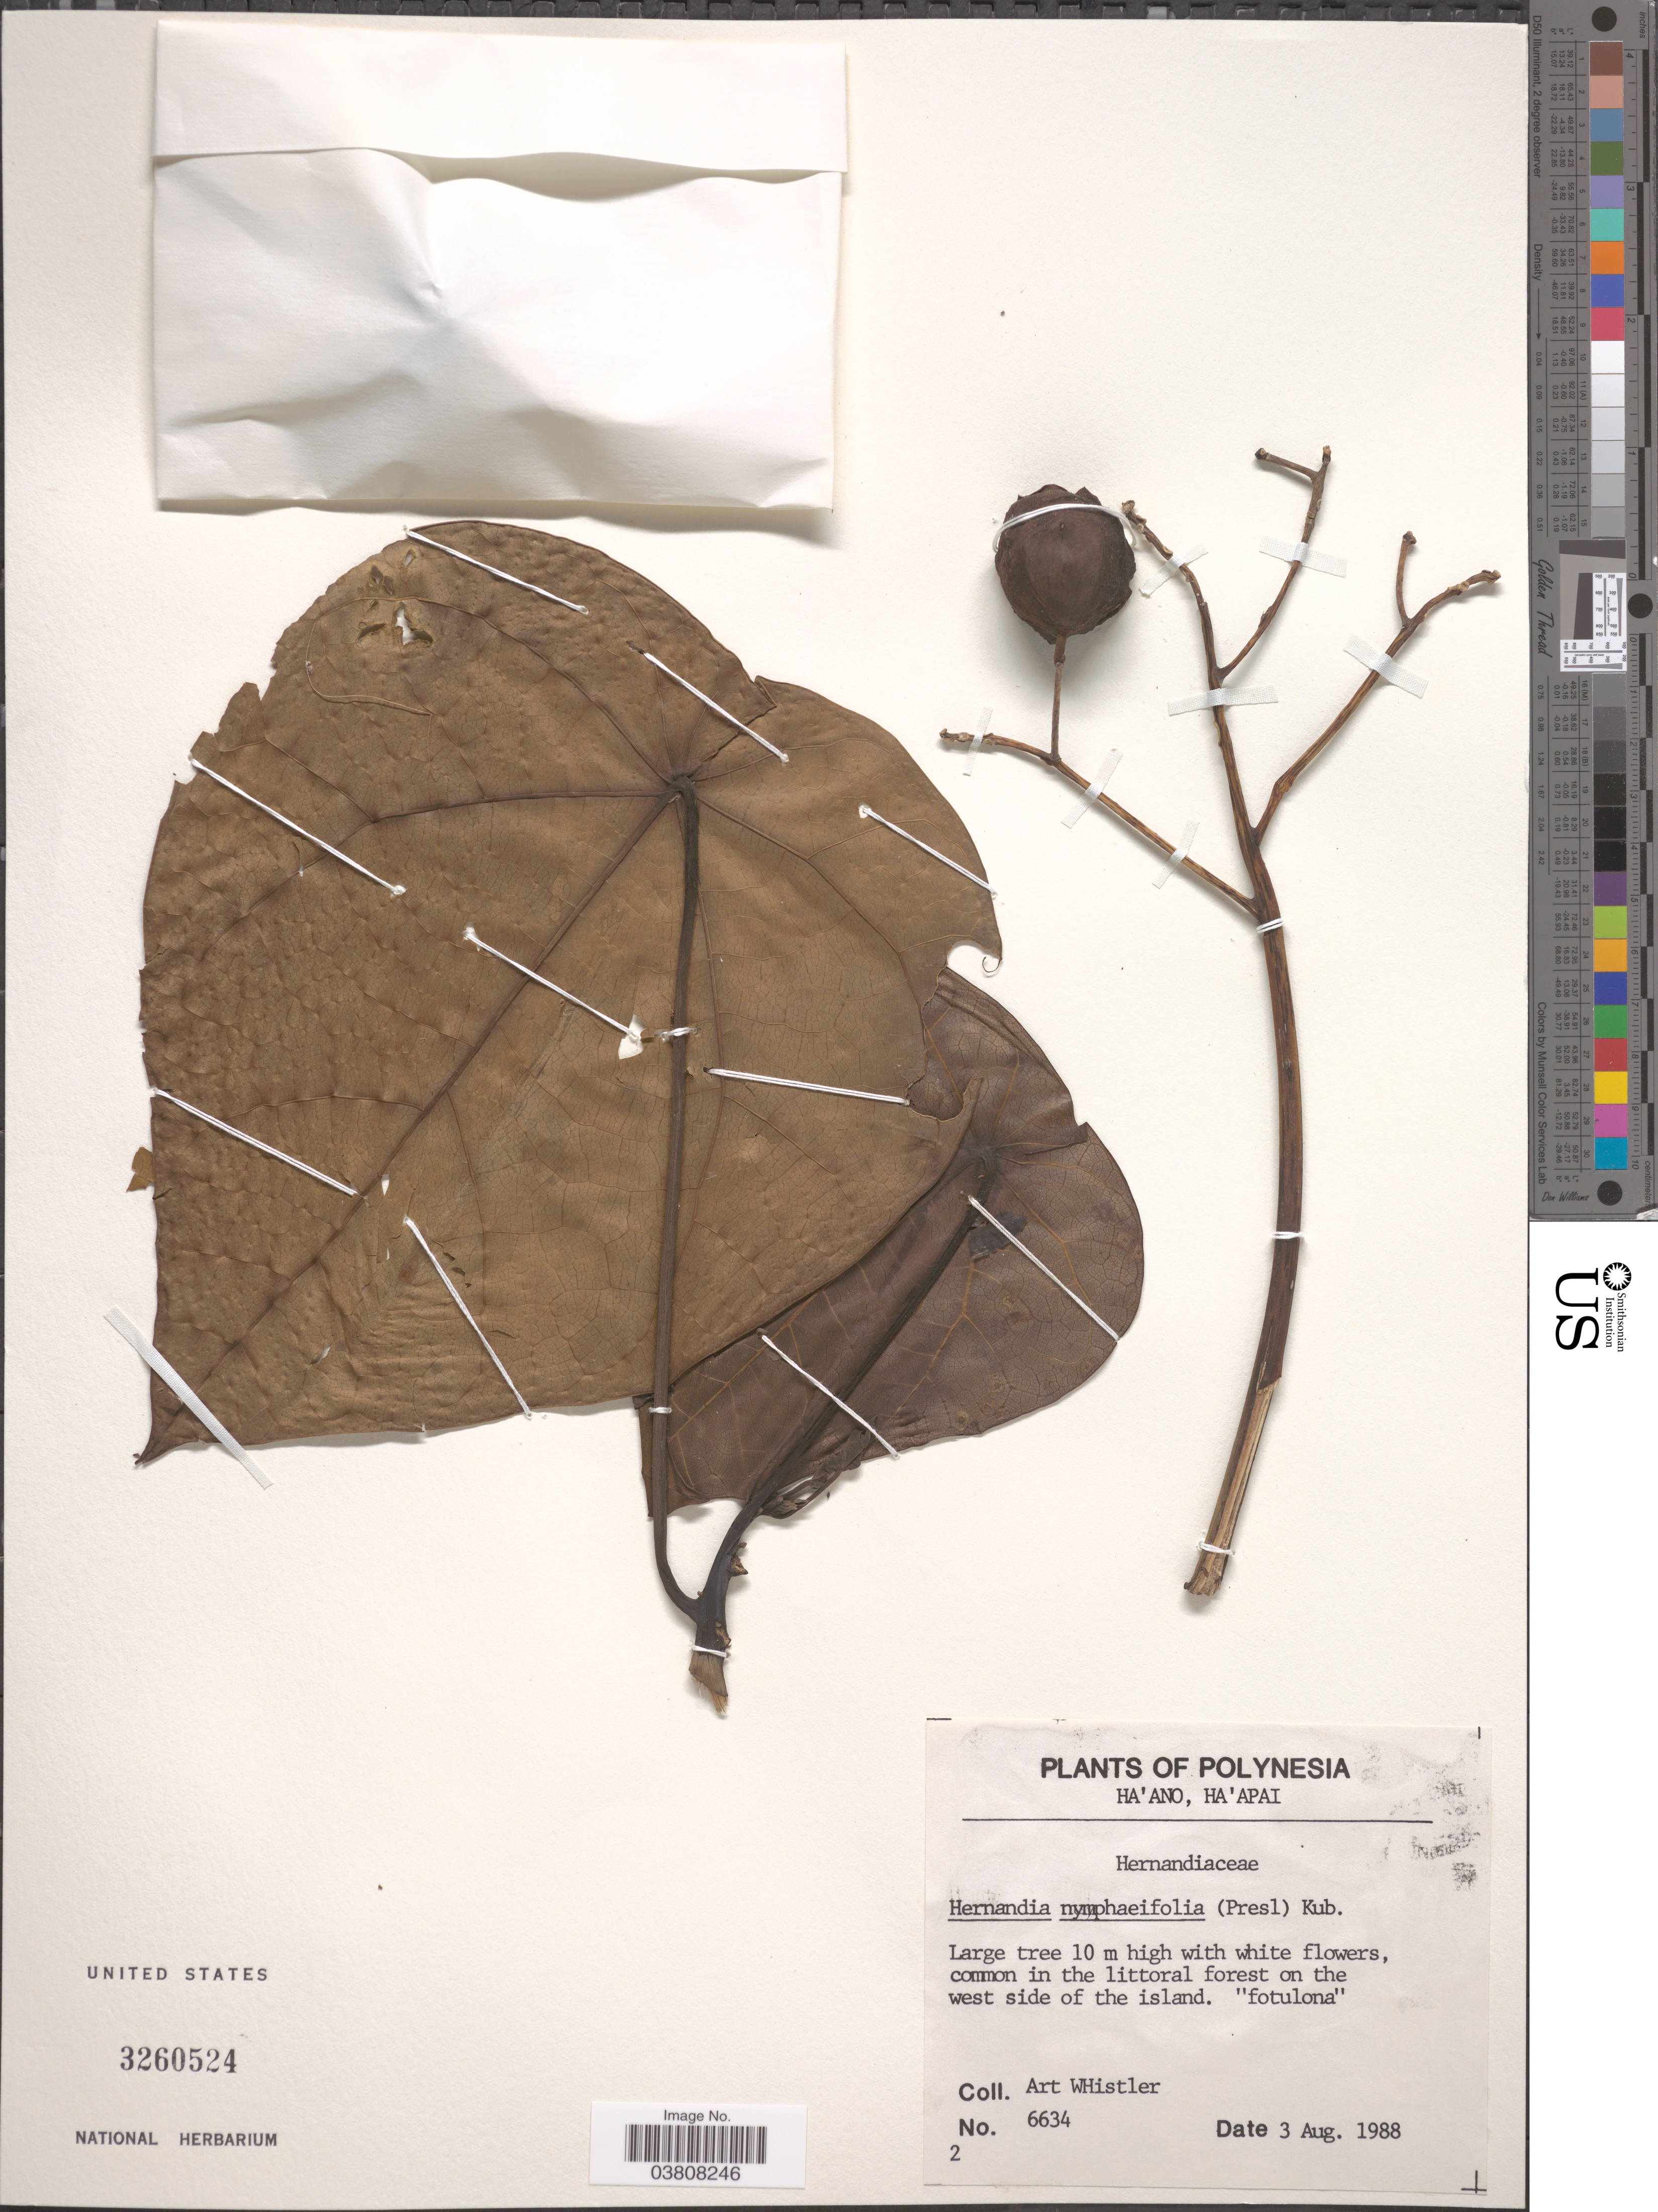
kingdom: Plantae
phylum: Tracheophyta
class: Magnoliopsida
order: Laurales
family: Hernandiaceae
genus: Hernandia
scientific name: Hernandia sonora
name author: L.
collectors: A. Whistler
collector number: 6634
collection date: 1988-08-03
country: Tonga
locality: Polynesia. Ha'ano, Ha'apai. On the west side of the island.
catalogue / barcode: US 3260524